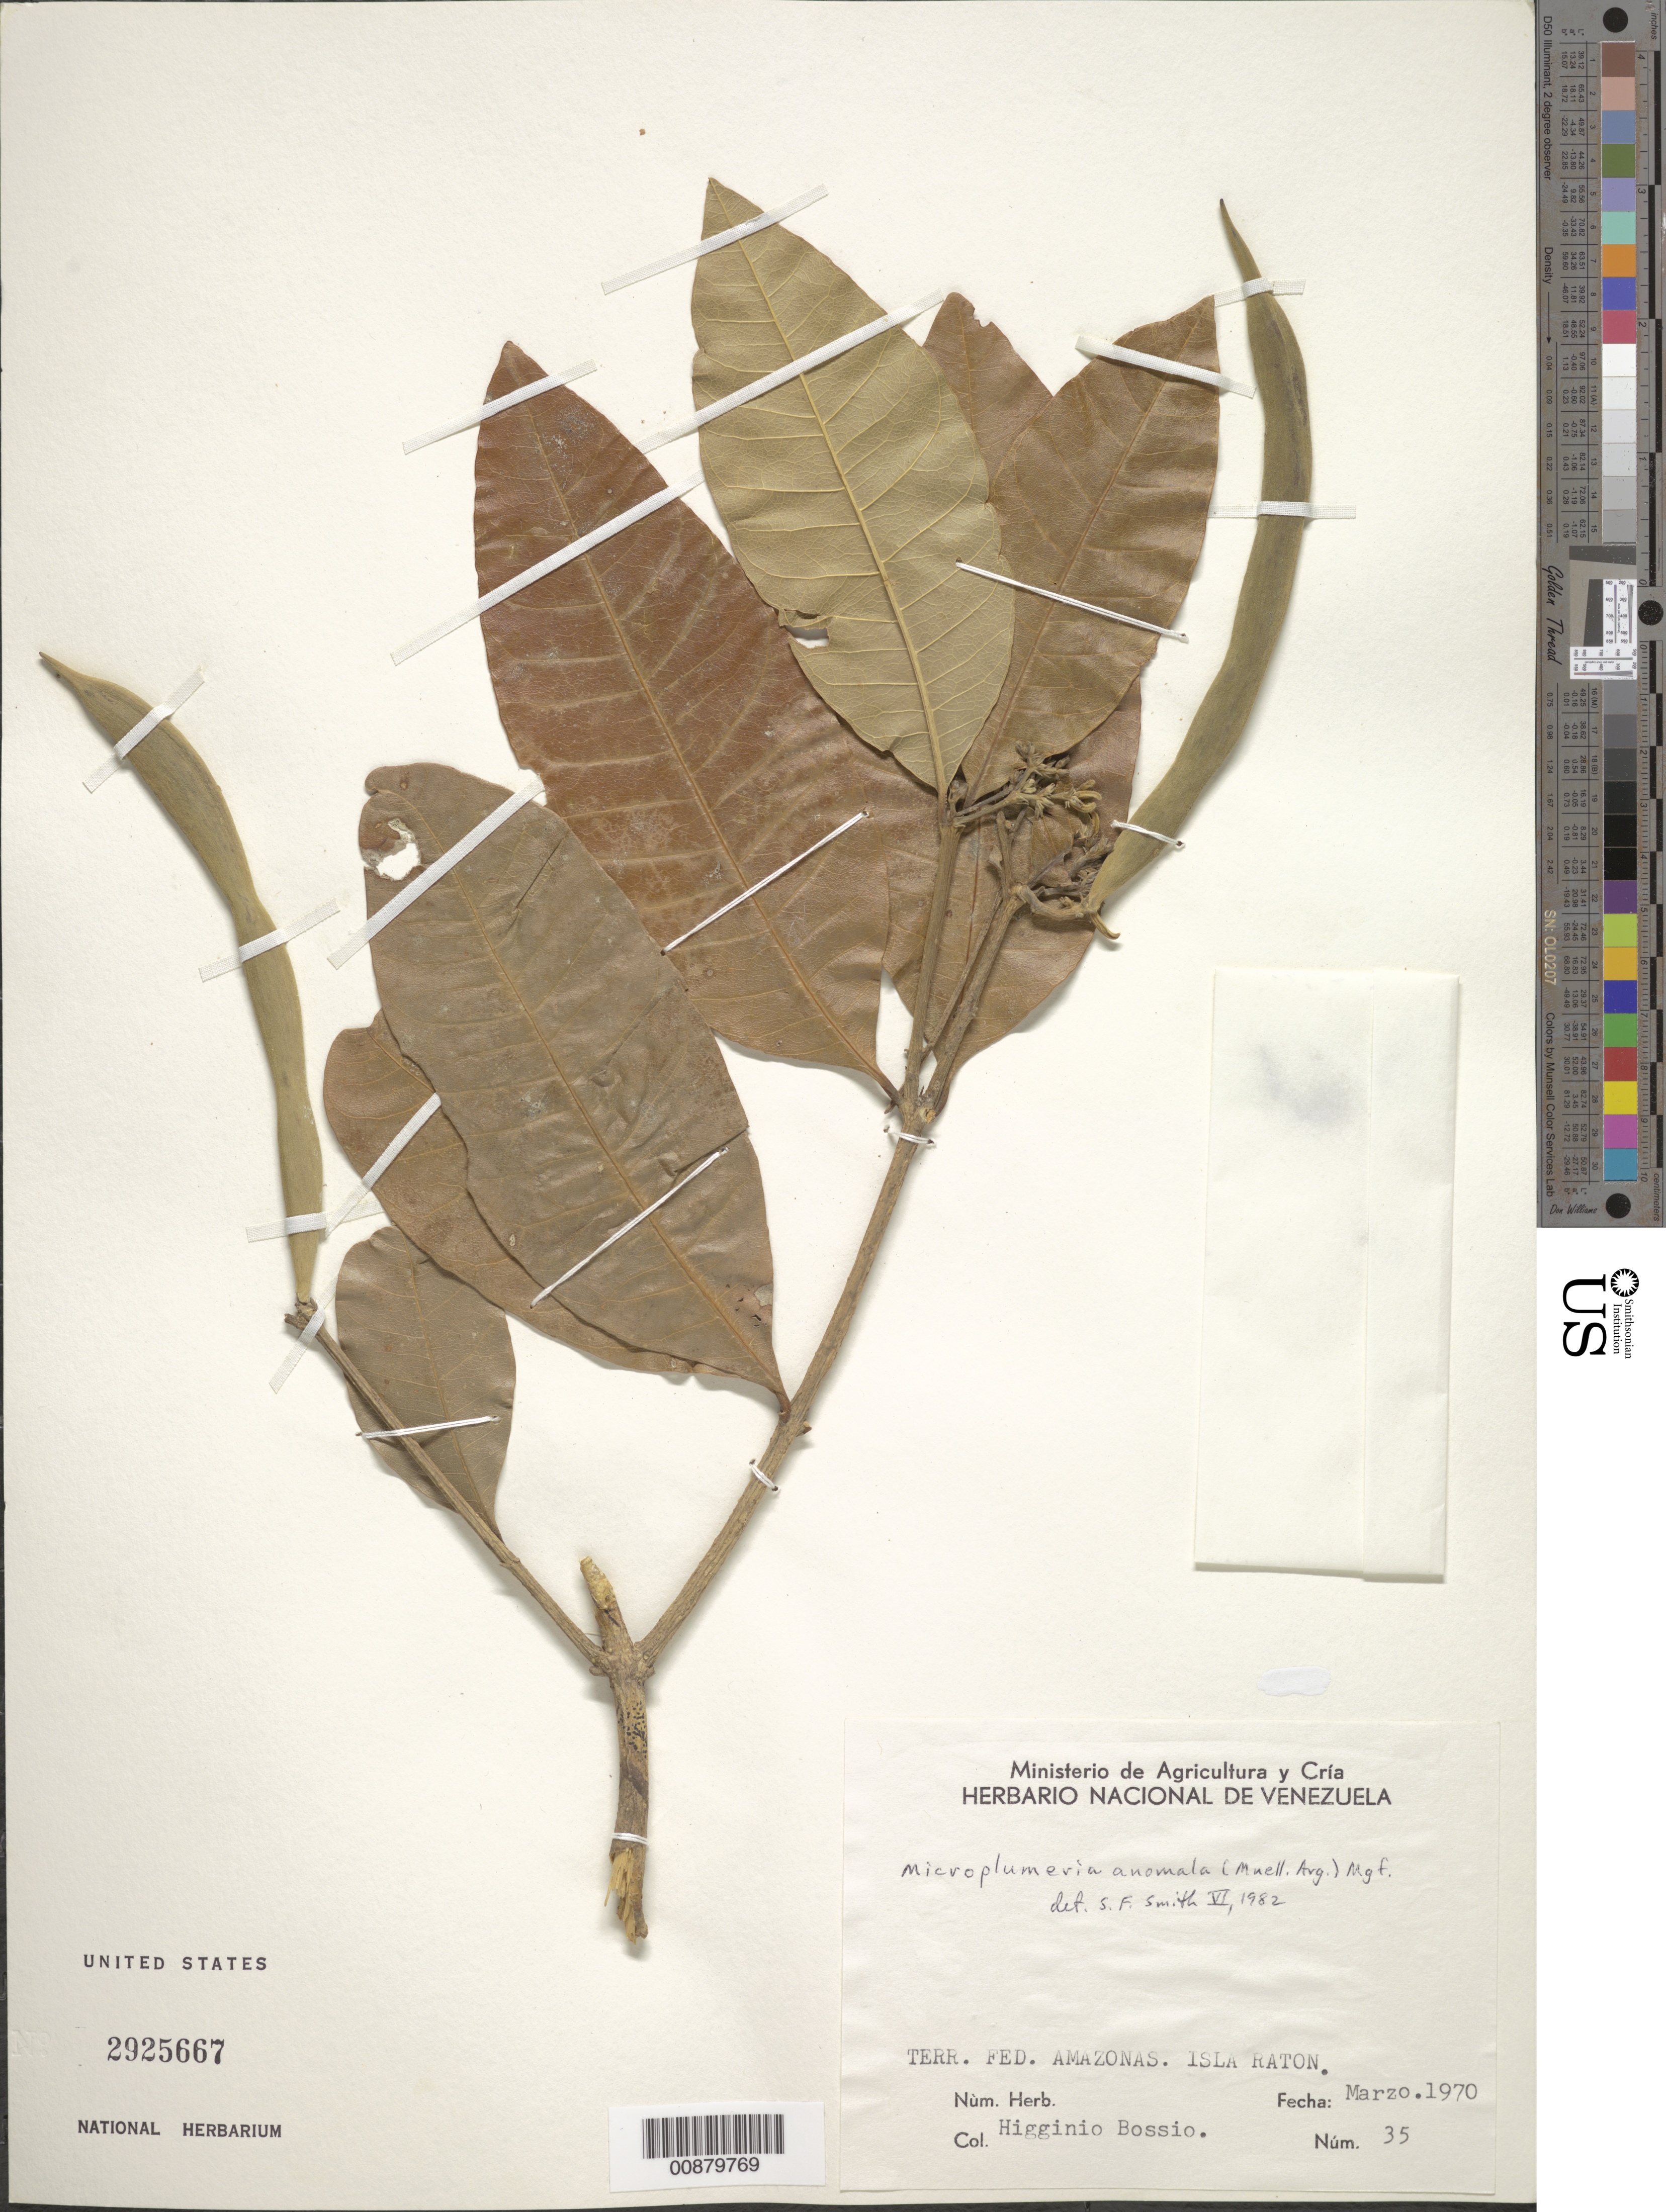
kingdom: Plantae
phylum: Tracheophyta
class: Magnoliopsida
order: Gentianales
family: Apocynaceae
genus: Microplumeria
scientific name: Microplumeria anomala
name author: (Müll. Arg.) Markgr.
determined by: Smith, Stephen F., (US), NMNH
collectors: H. Bossio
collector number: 35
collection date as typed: Mar-70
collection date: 1970-03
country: Venezuela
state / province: Amazonas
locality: Isla Ratón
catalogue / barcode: US 2925667